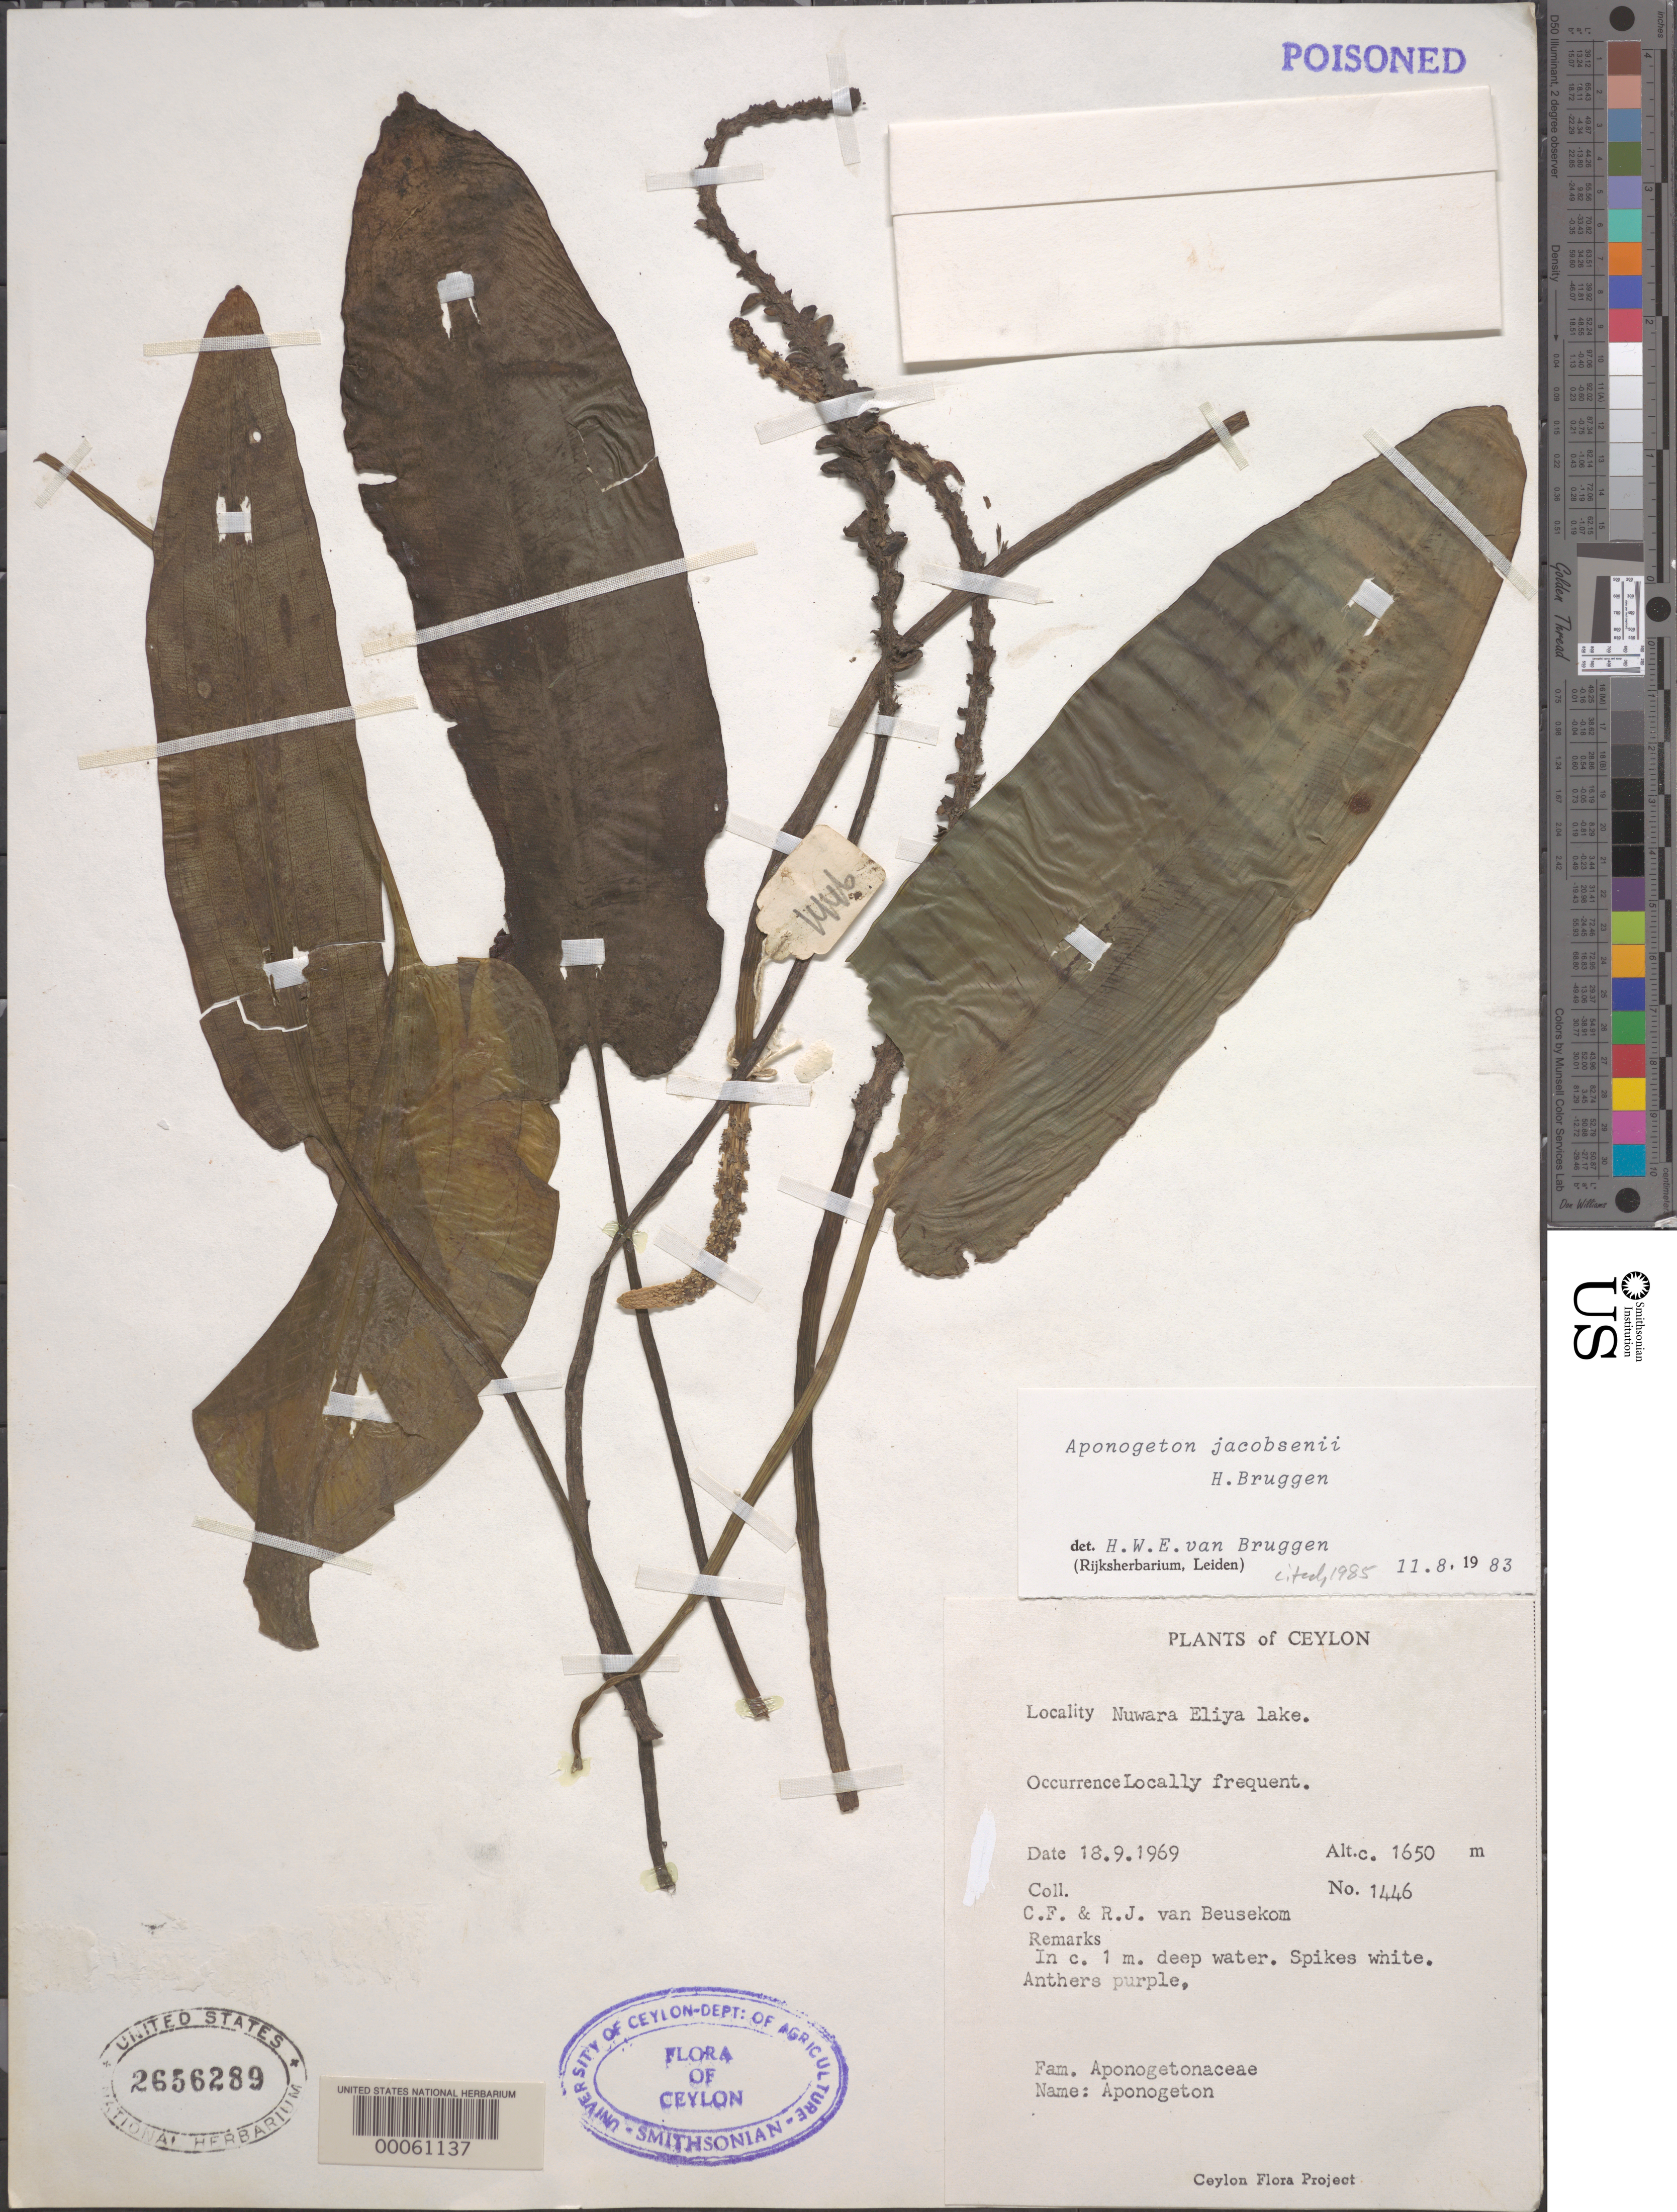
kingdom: Plantae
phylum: Tracheophyta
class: Liliopsida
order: Alismatales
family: Aponogetonaceae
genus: Aponogeton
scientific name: Aponogeton jacobsenii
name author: van Bruggen in de Wit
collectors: C. F. Beusekom & R. Beusekom-Osinga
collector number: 1446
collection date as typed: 18 Jun 1969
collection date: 1969-06-18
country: Sri Lanka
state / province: Central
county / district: Nuwara Eliya Dist.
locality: Nuwara eliya lake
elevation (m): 1650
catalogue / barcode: US 2656289